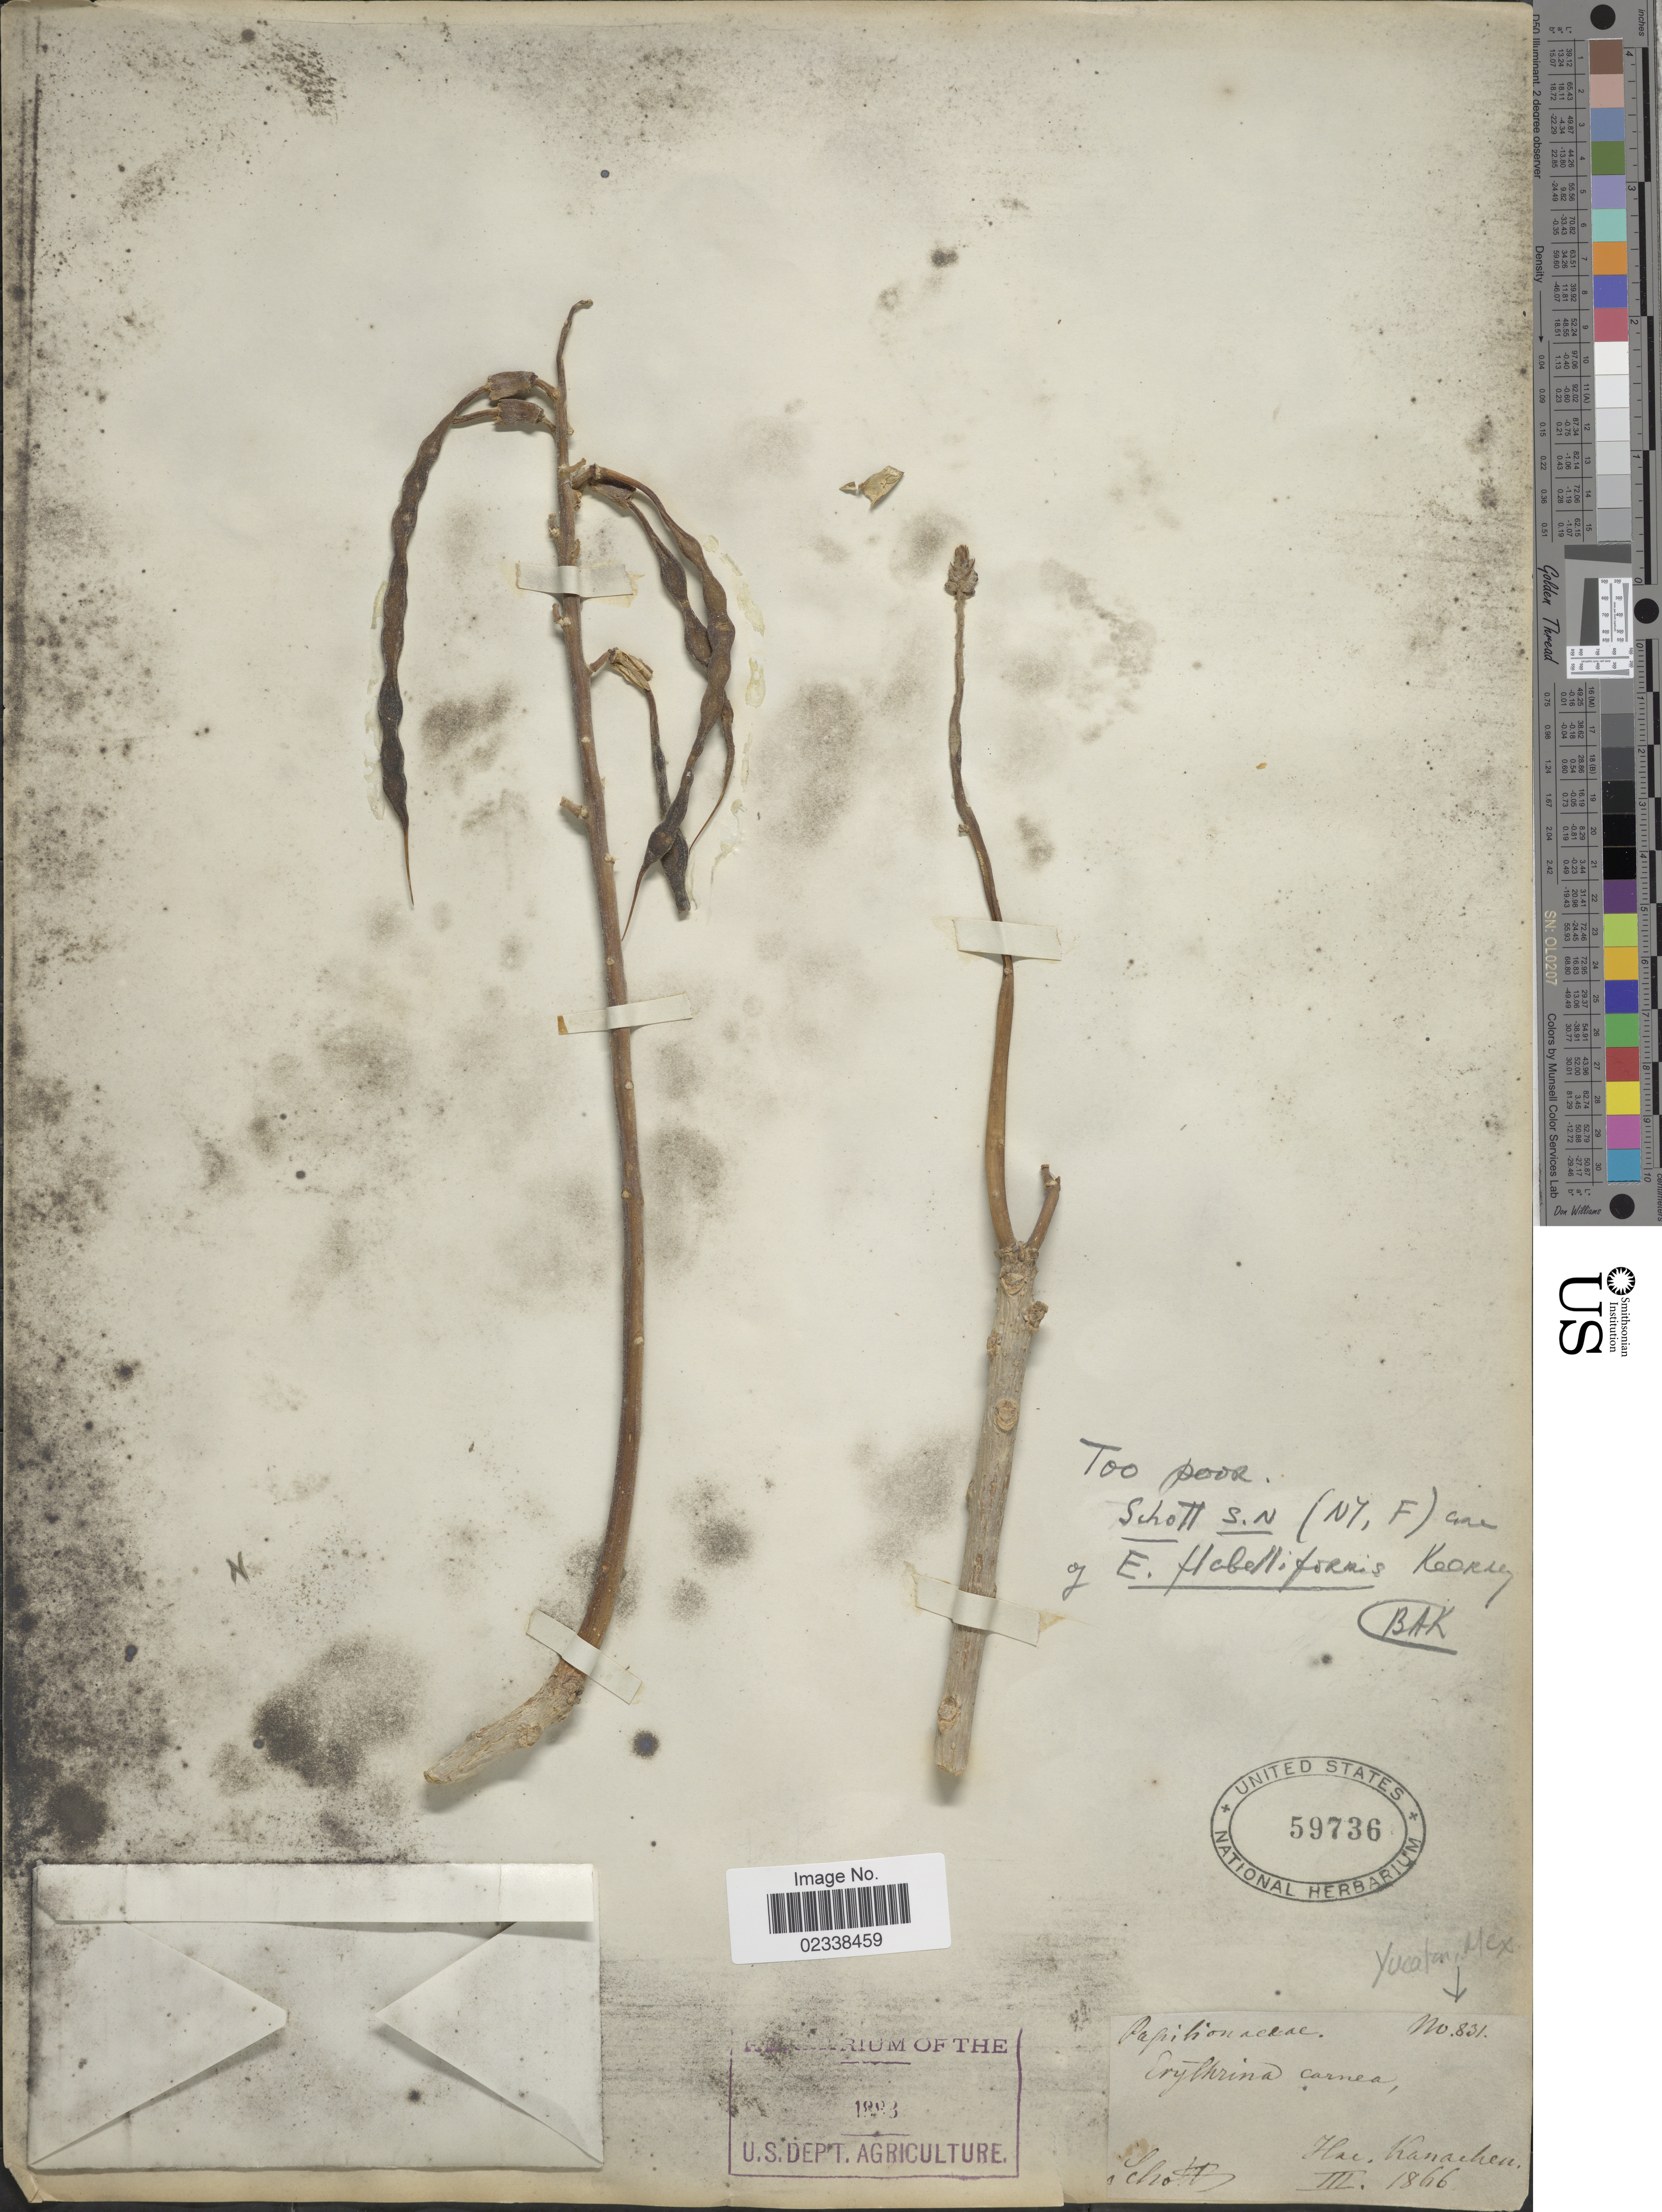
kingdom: Plantae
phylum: Tracheophyta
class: Magnoliopsida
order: Fabales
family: Fabaceae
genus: Erythrina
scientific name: Erythrina carnea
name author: Aiton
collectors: Schott, --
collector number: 831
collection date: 1866-03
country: Mexico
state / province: Yucatán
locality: Hac. Kanachen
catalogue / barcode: US 59736